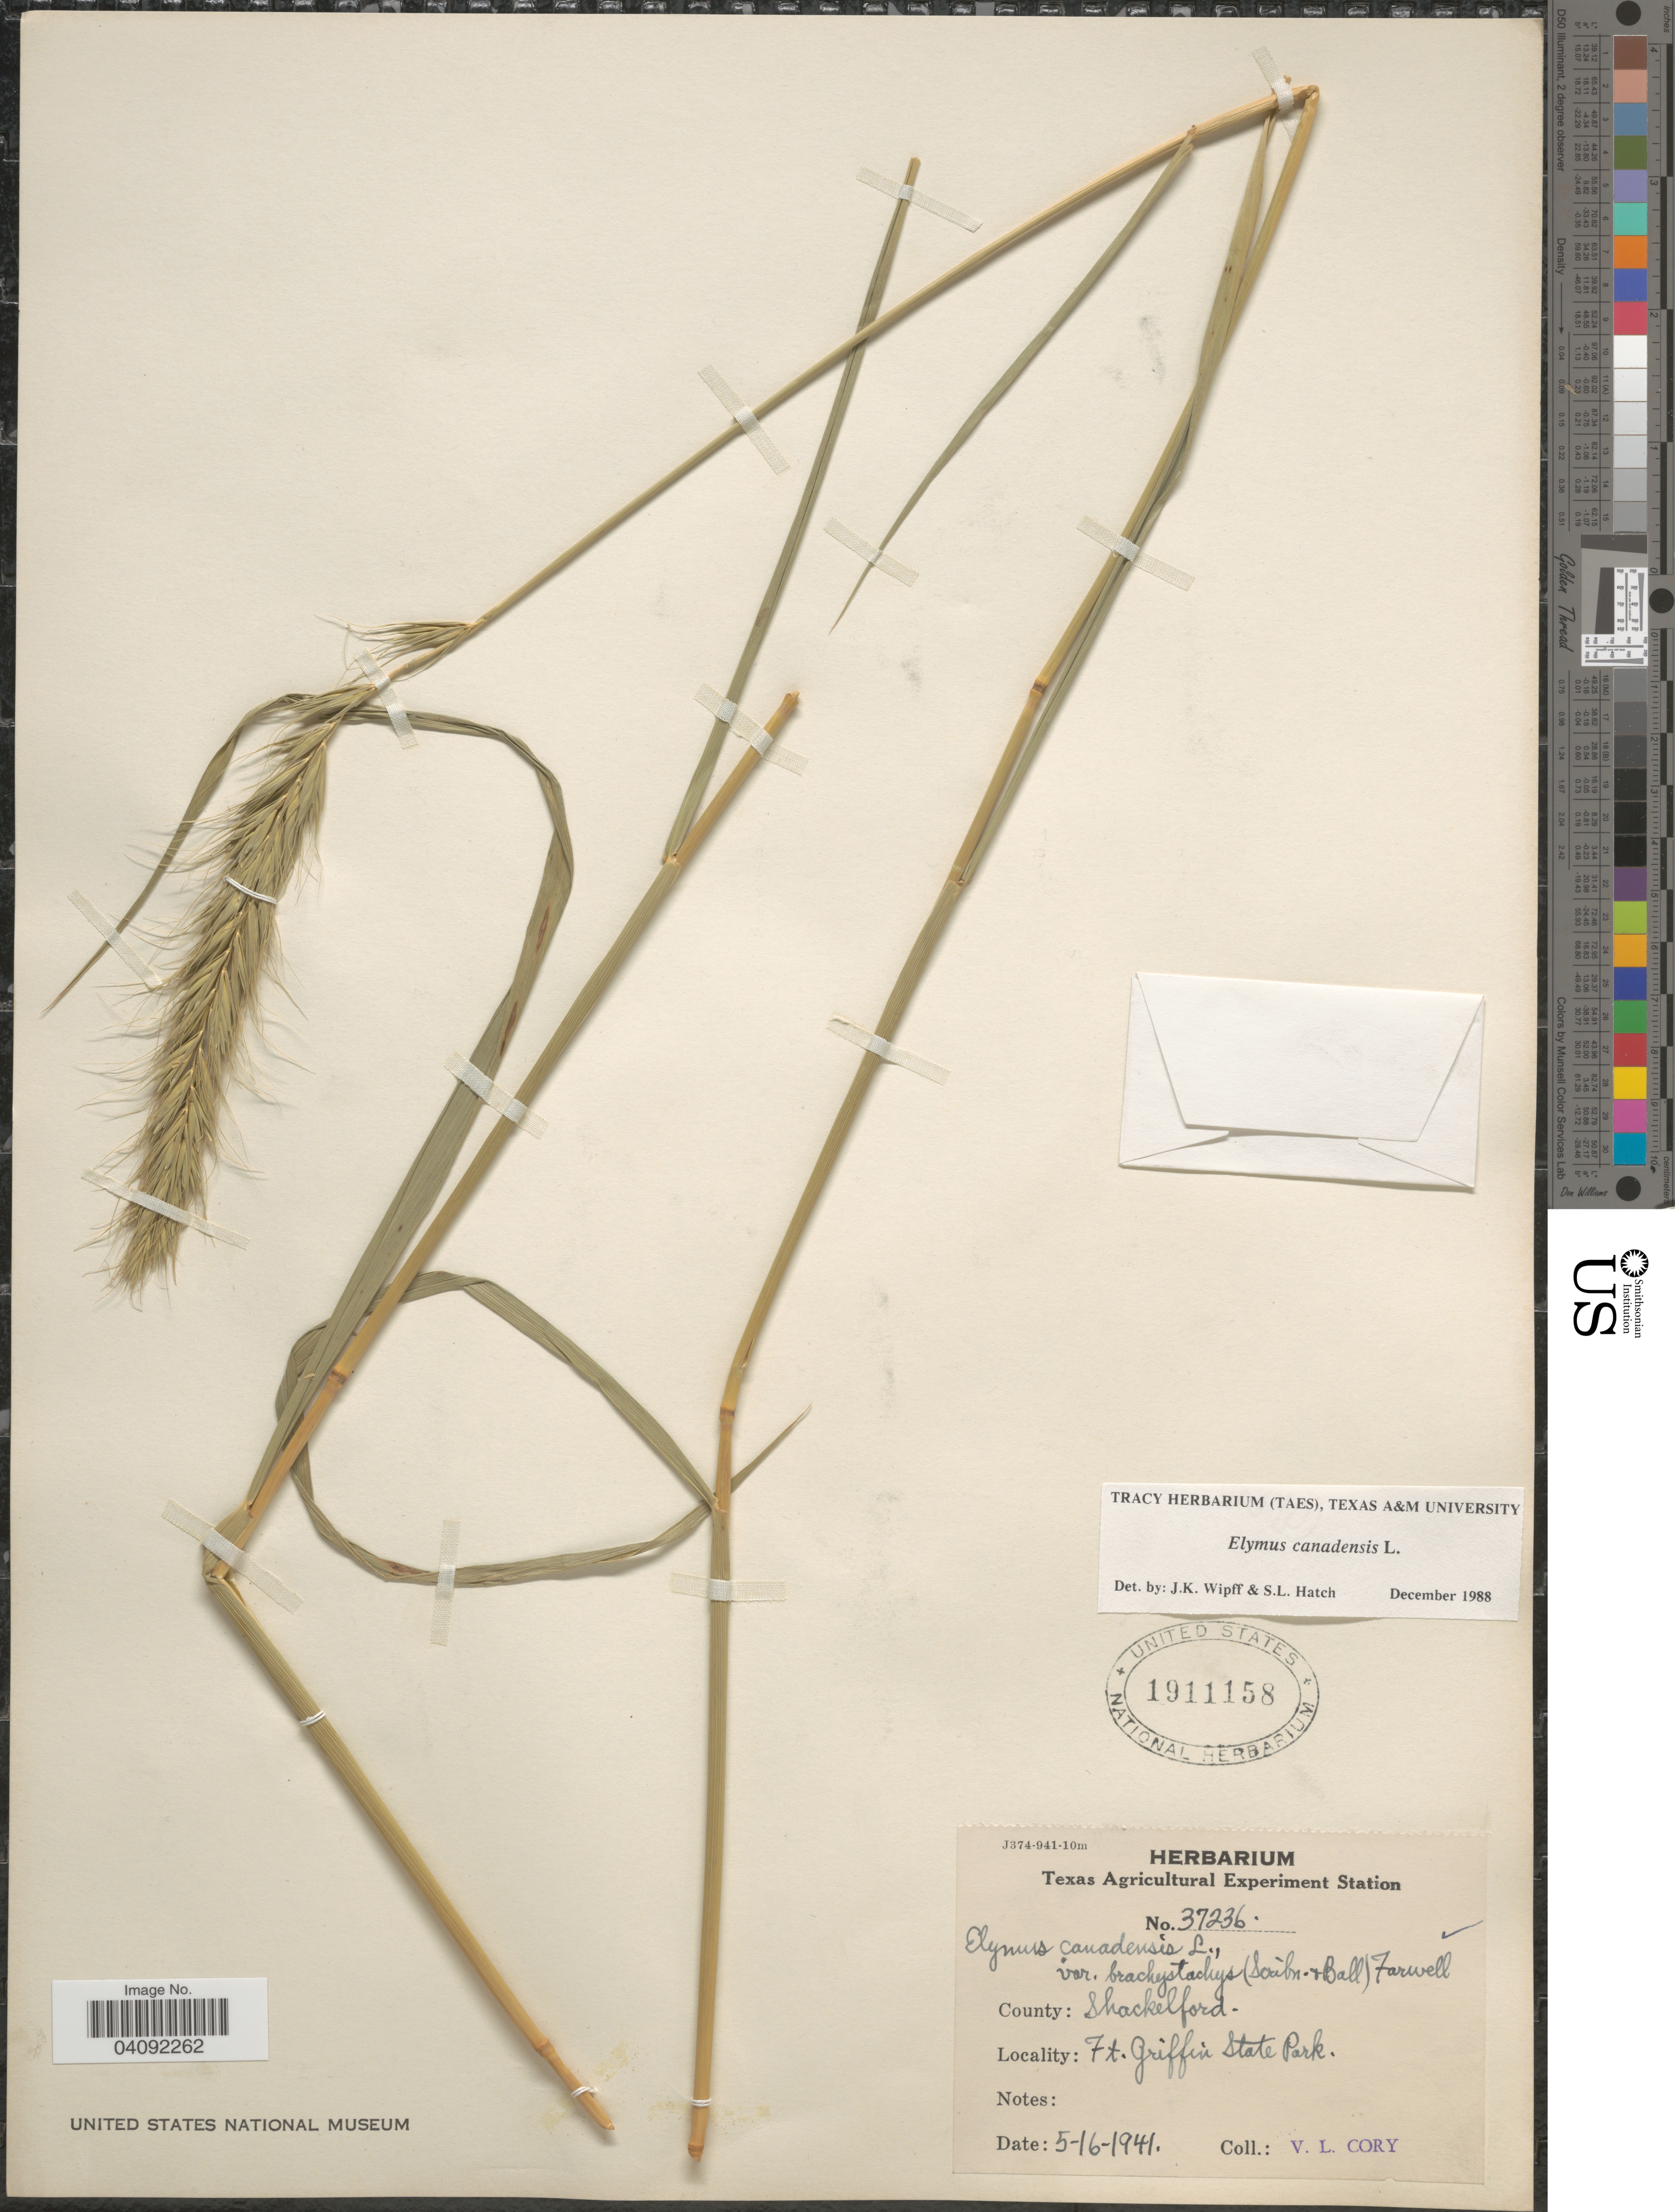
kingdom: Plantae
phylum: Tracheophyta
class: Liliopsida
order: Poales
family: Poaceae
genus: Elymus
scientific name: Elymus elymoides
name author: (Raf.) Swezey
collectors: V. Cory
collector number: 37236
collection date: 1941-05-16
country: United States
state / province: Texas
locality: County: Shackelford. Ft. Griffin State Park.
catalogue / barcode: US 1911158